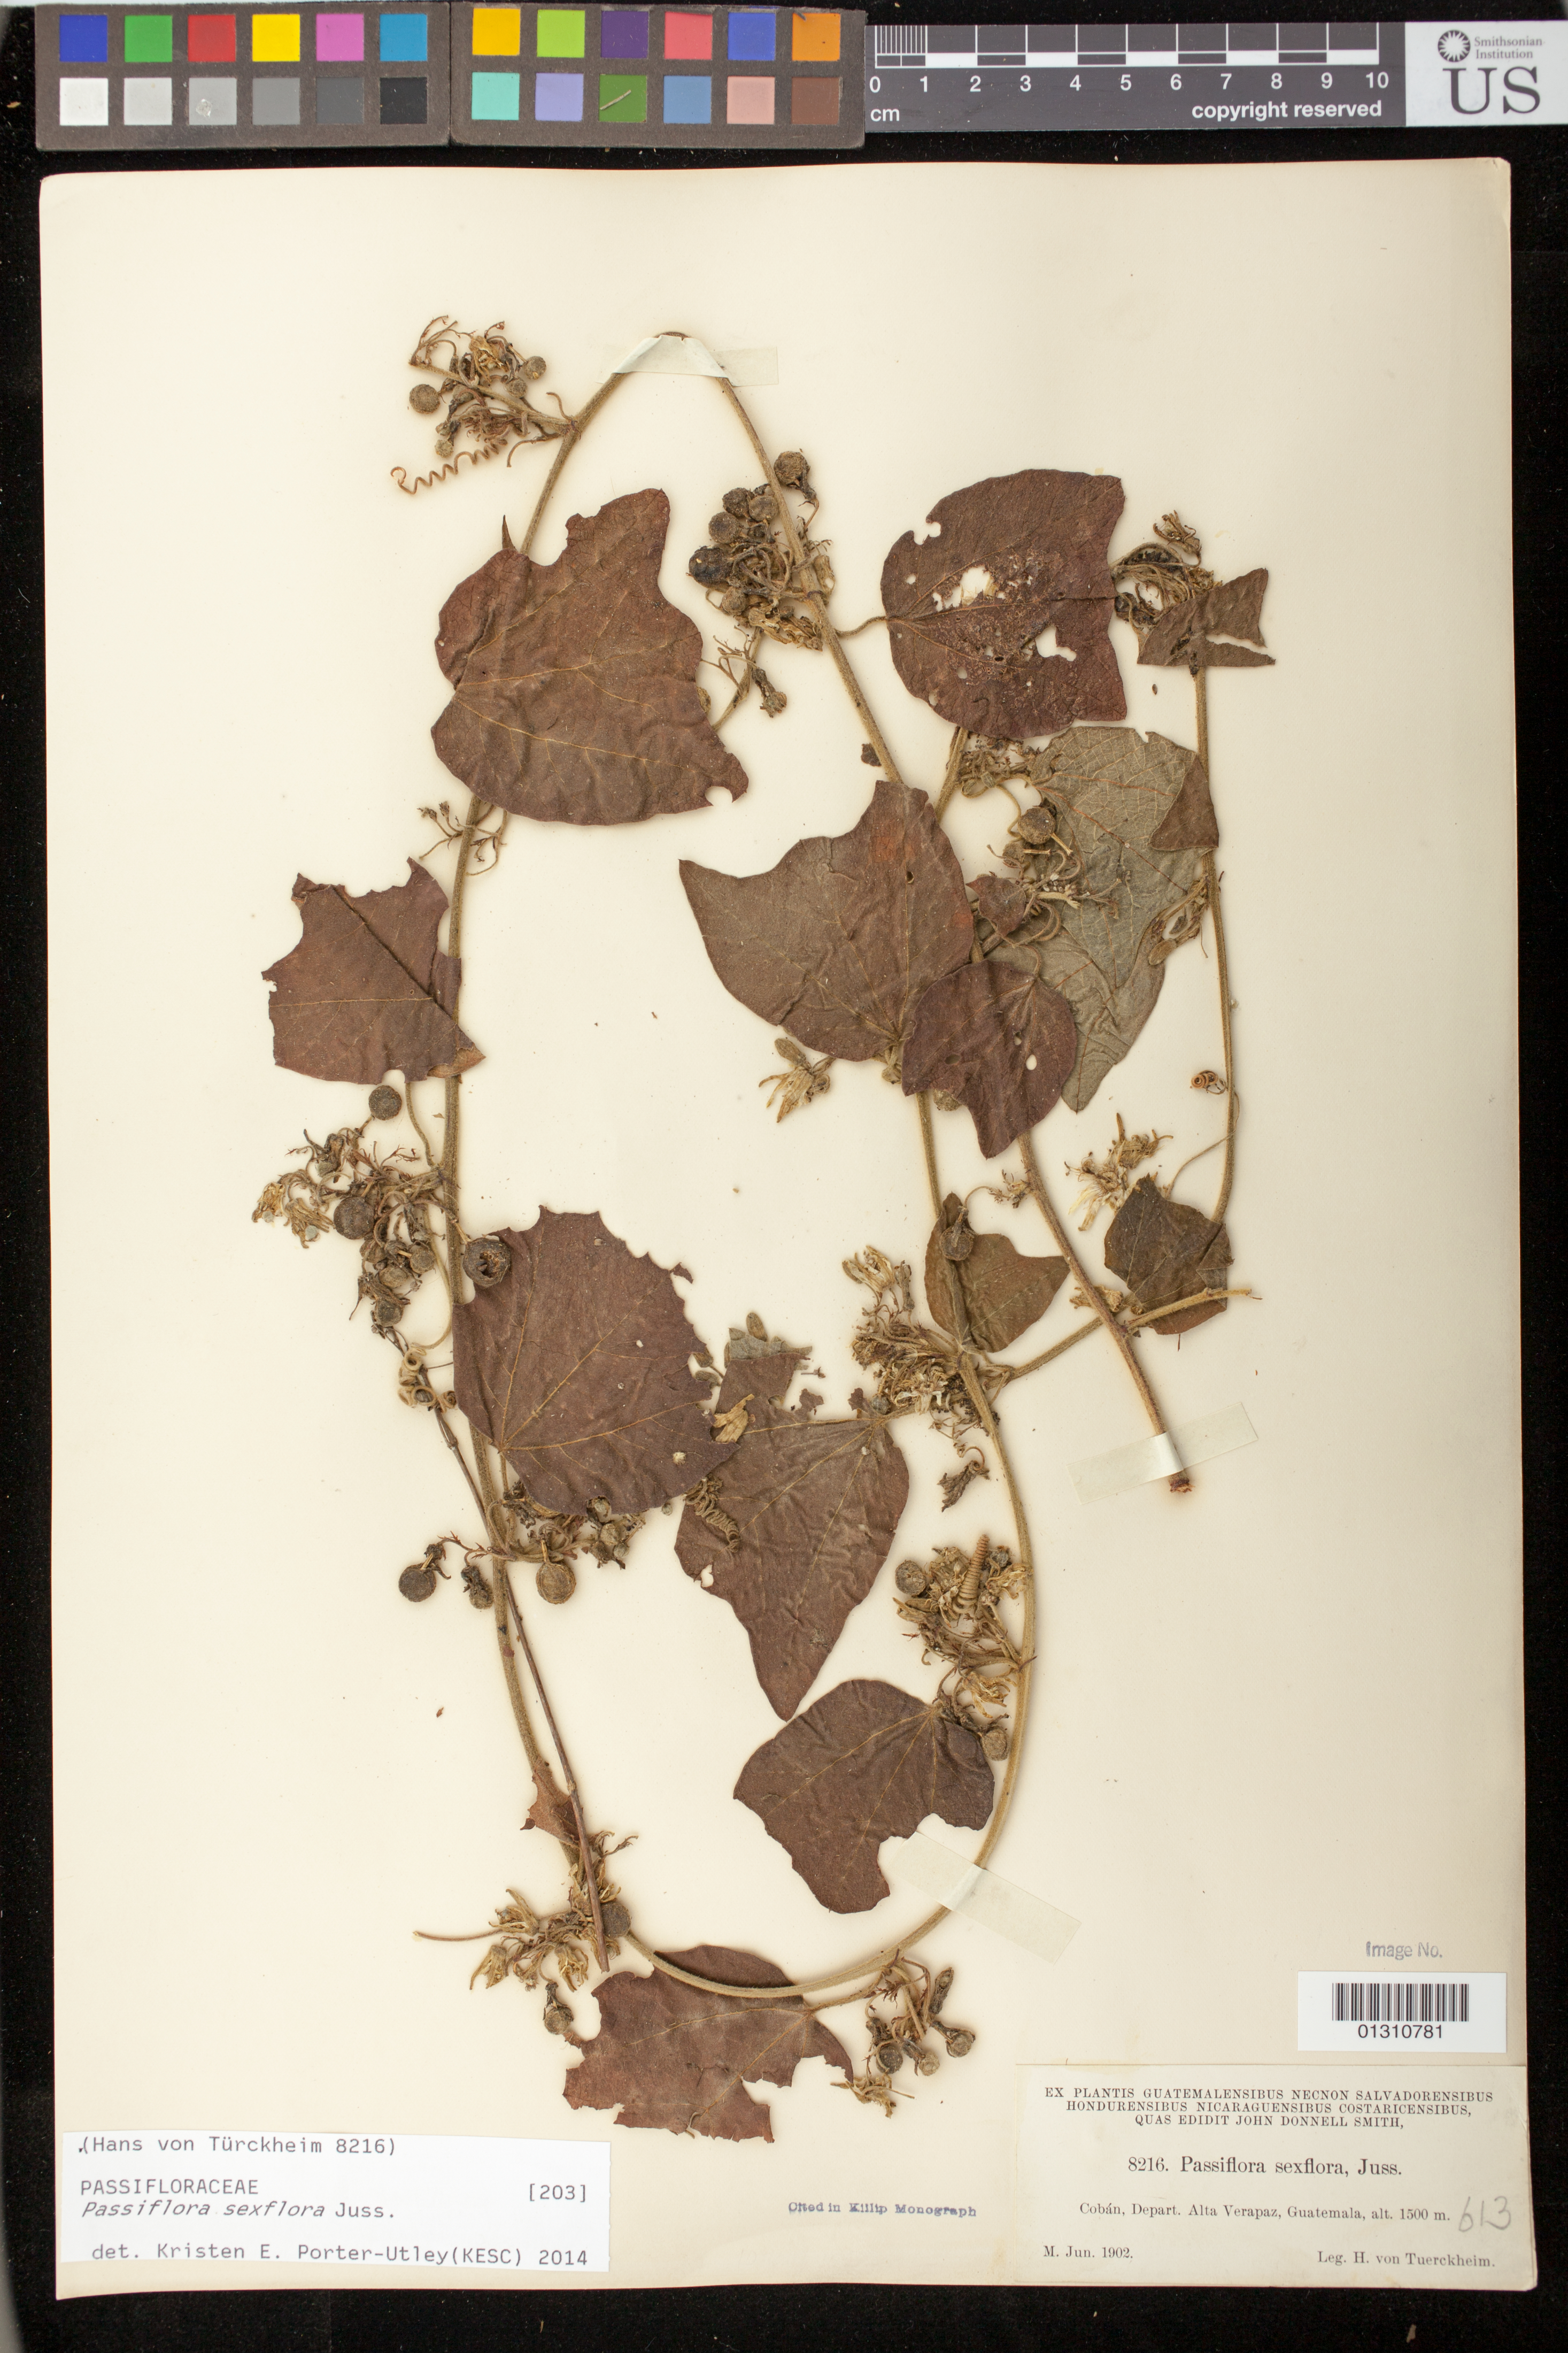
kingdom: Plantae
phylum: Tracheophyta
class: Magnoliopsida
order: Malpighiales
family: Passifloraceae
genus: Passiflora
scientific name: Passiflora sexflora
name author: Juss.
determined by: Porter-Utley, Kristen E.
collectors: H. von Türckheim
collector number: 8216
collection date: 1902-06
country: Guatemala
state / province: Alta Verapaz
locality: Coban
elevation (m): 1500